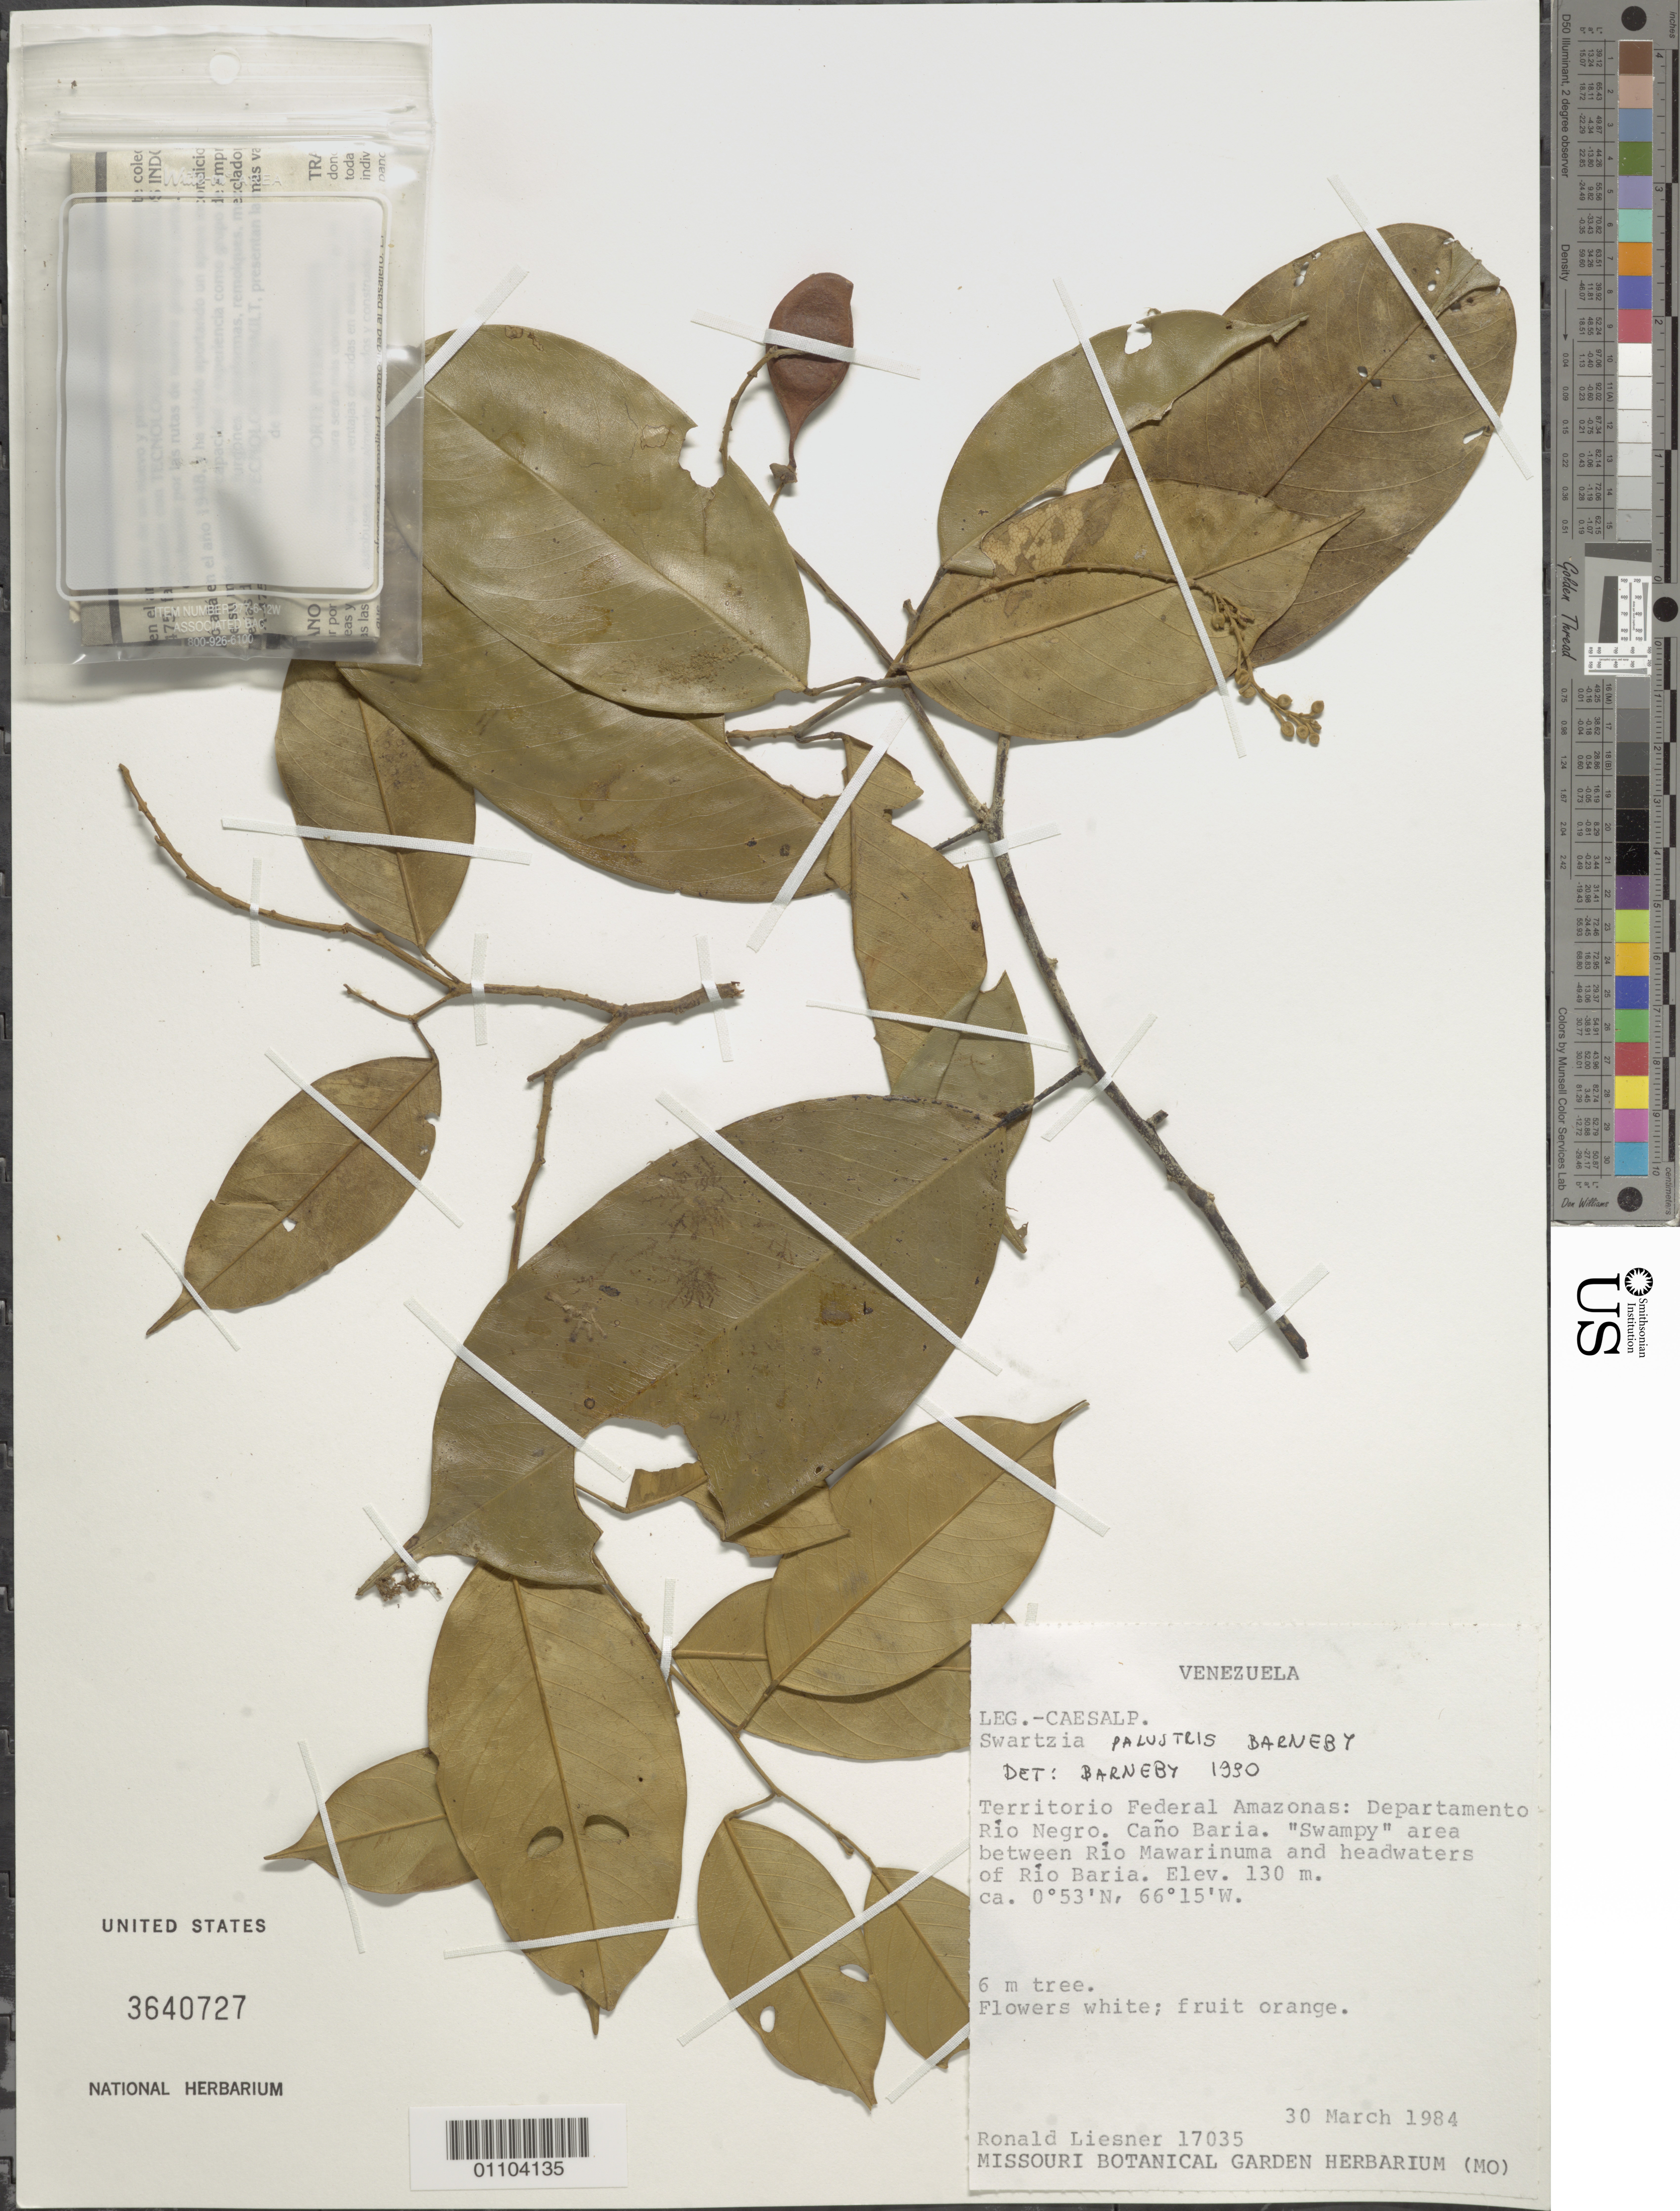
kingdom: Plantae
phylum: Tracheophyta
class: Magnoliopsida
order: Fabales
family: Fabaceae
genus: Swartzia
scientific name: Swartzia palustris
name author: Barneby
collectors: R. L. Liesner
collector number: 17035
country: Venezuela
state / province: Amazonas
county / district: Rio Negro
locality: Cano Baria, between Rio Mawarinuma and headwaters of Rio Baria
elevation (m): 130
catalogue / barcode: US 3640727